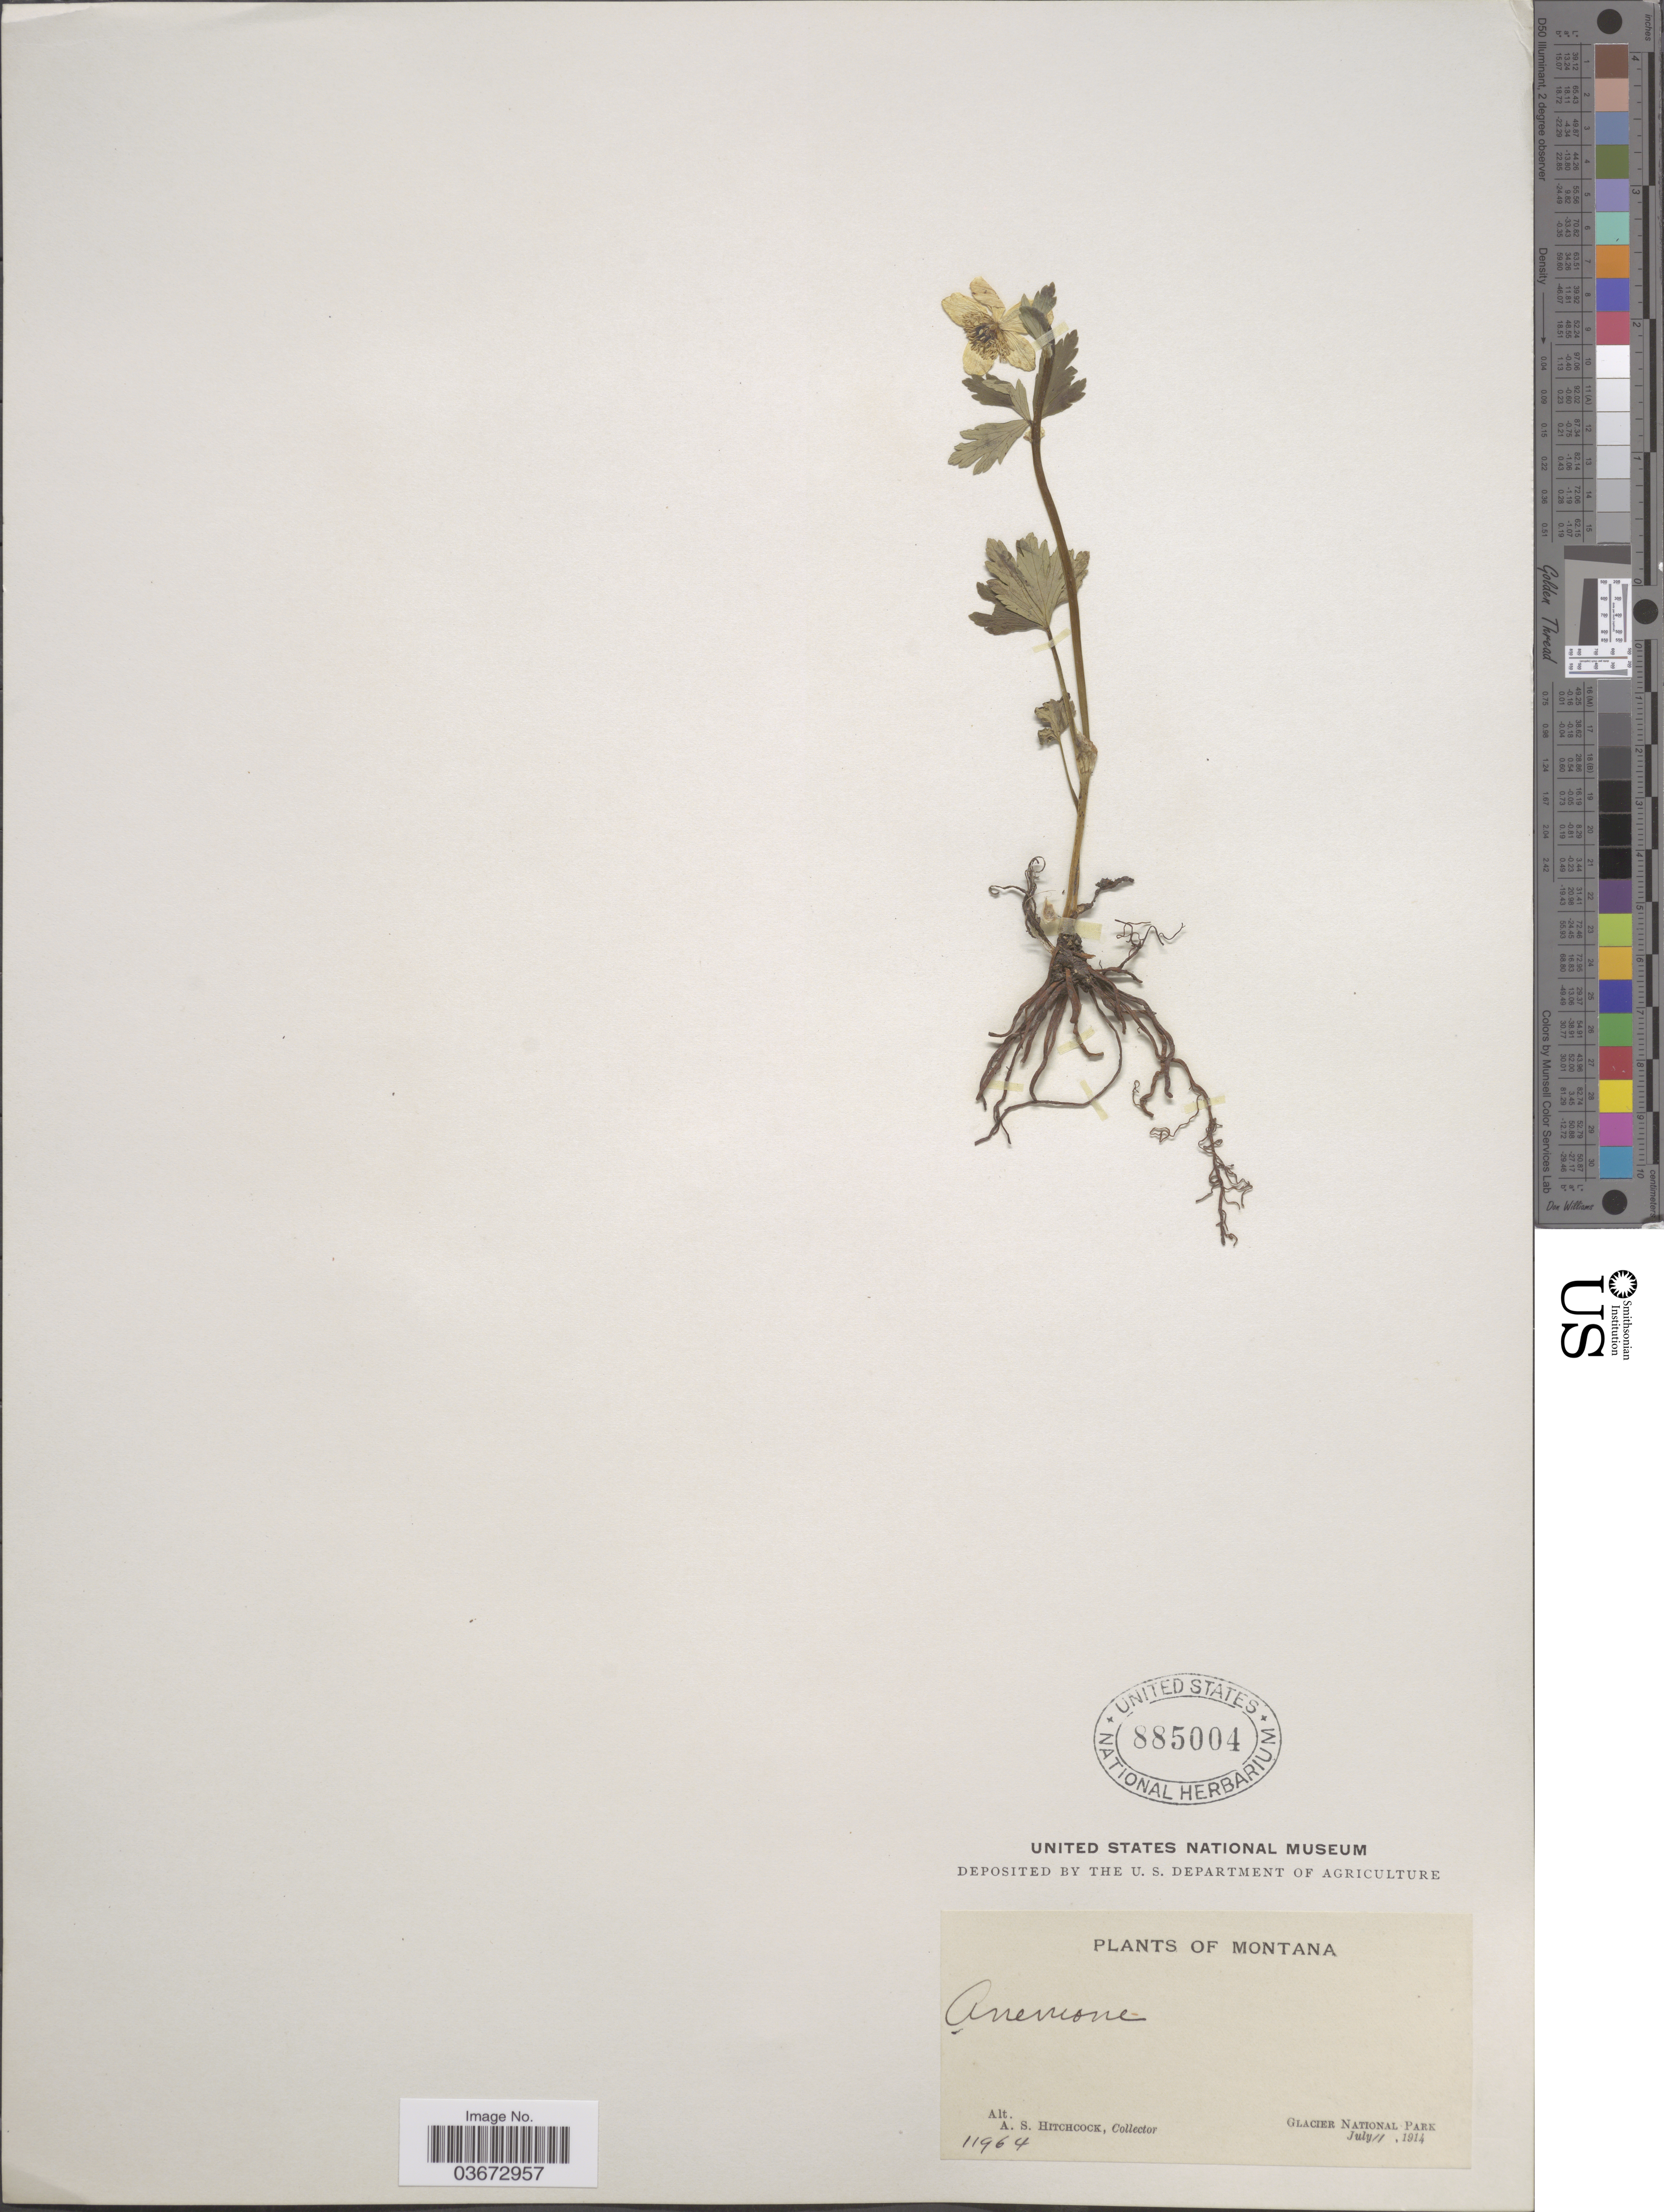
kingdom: Plantae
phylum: Tracheophyta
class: Magnoliopsida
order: Ranunculales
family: Ranunculaceae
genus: Anemone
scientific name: Anemone quinquefolia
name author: L.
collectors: A. S. Hitchcock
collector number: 11964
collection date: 1914-07-11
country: United States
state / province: Montana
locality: Glacier National Park.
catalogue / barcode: US 885004